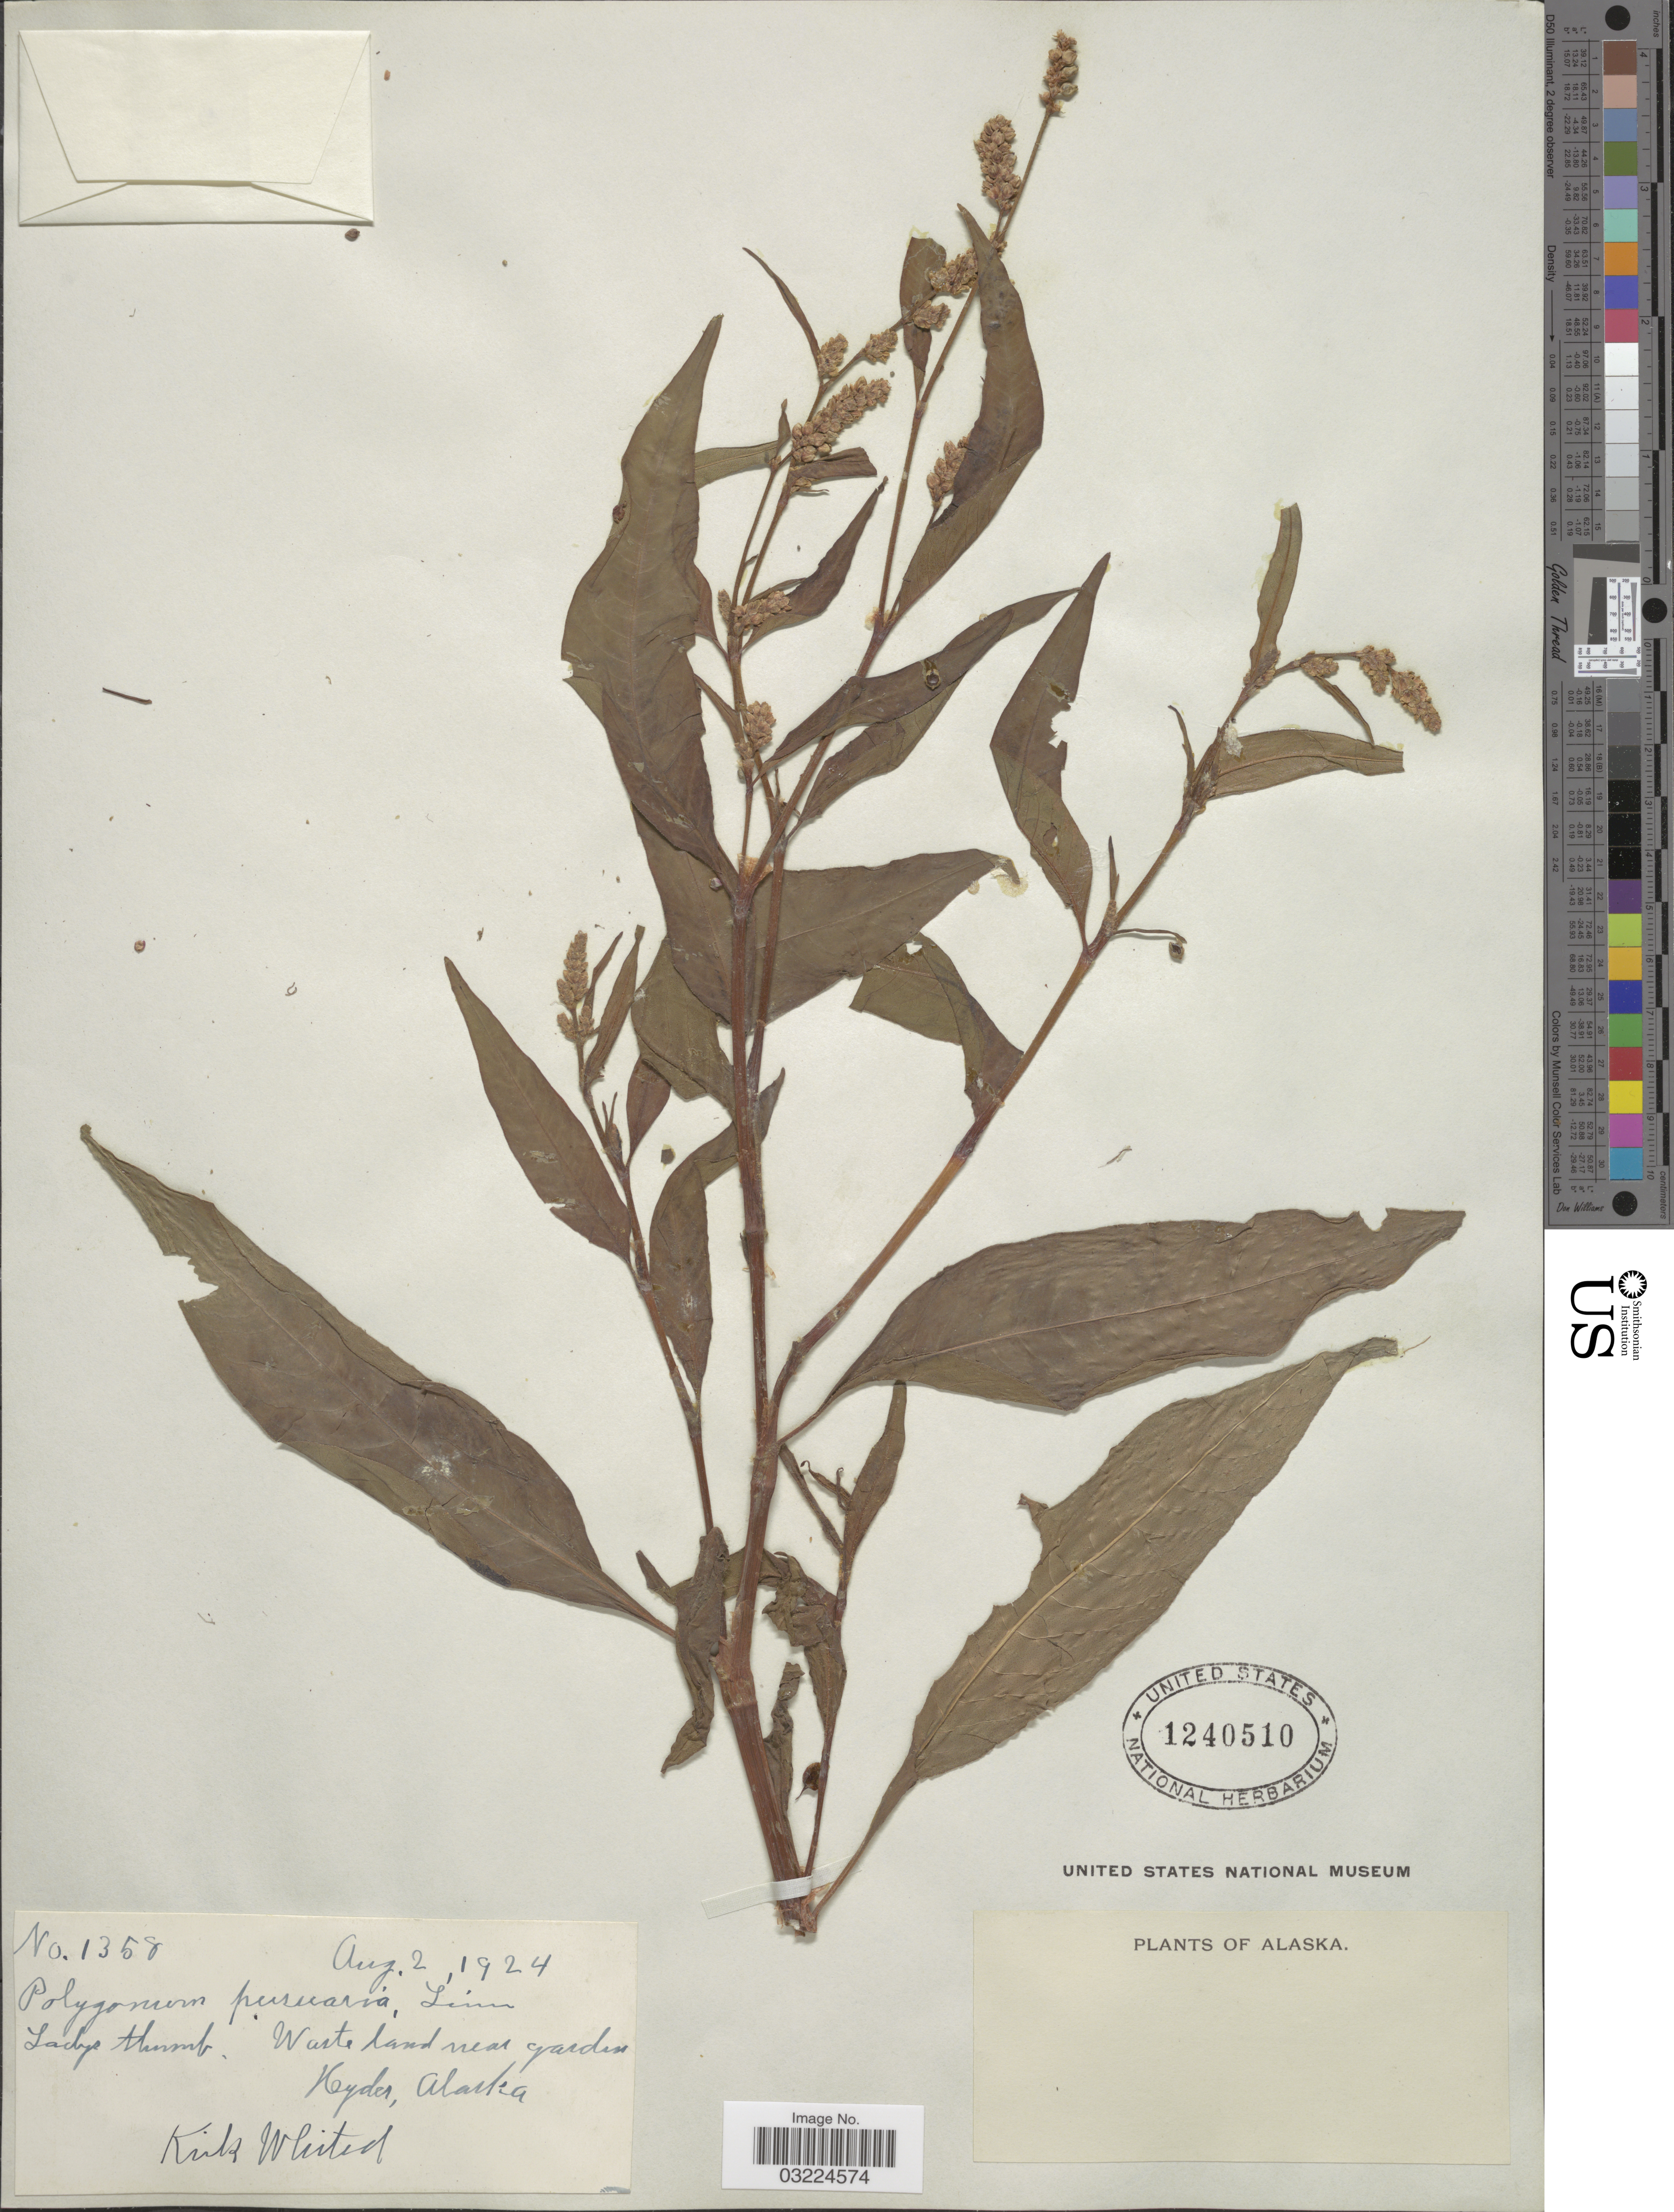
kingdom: Plantae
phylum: Tracheophyta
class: Magnoliopsida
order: Caryophyllales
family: Polygonaceae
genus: Persicaria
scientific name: Persicaria lapathifolia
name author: (L.) Delarbre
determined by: Atha, D. E.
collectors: K. Whited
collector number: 1358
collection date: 1924-08-02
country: United States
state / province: Alaska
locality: Ladys thumb. Waste land near garden. Heyder.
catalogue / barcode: US 1240510